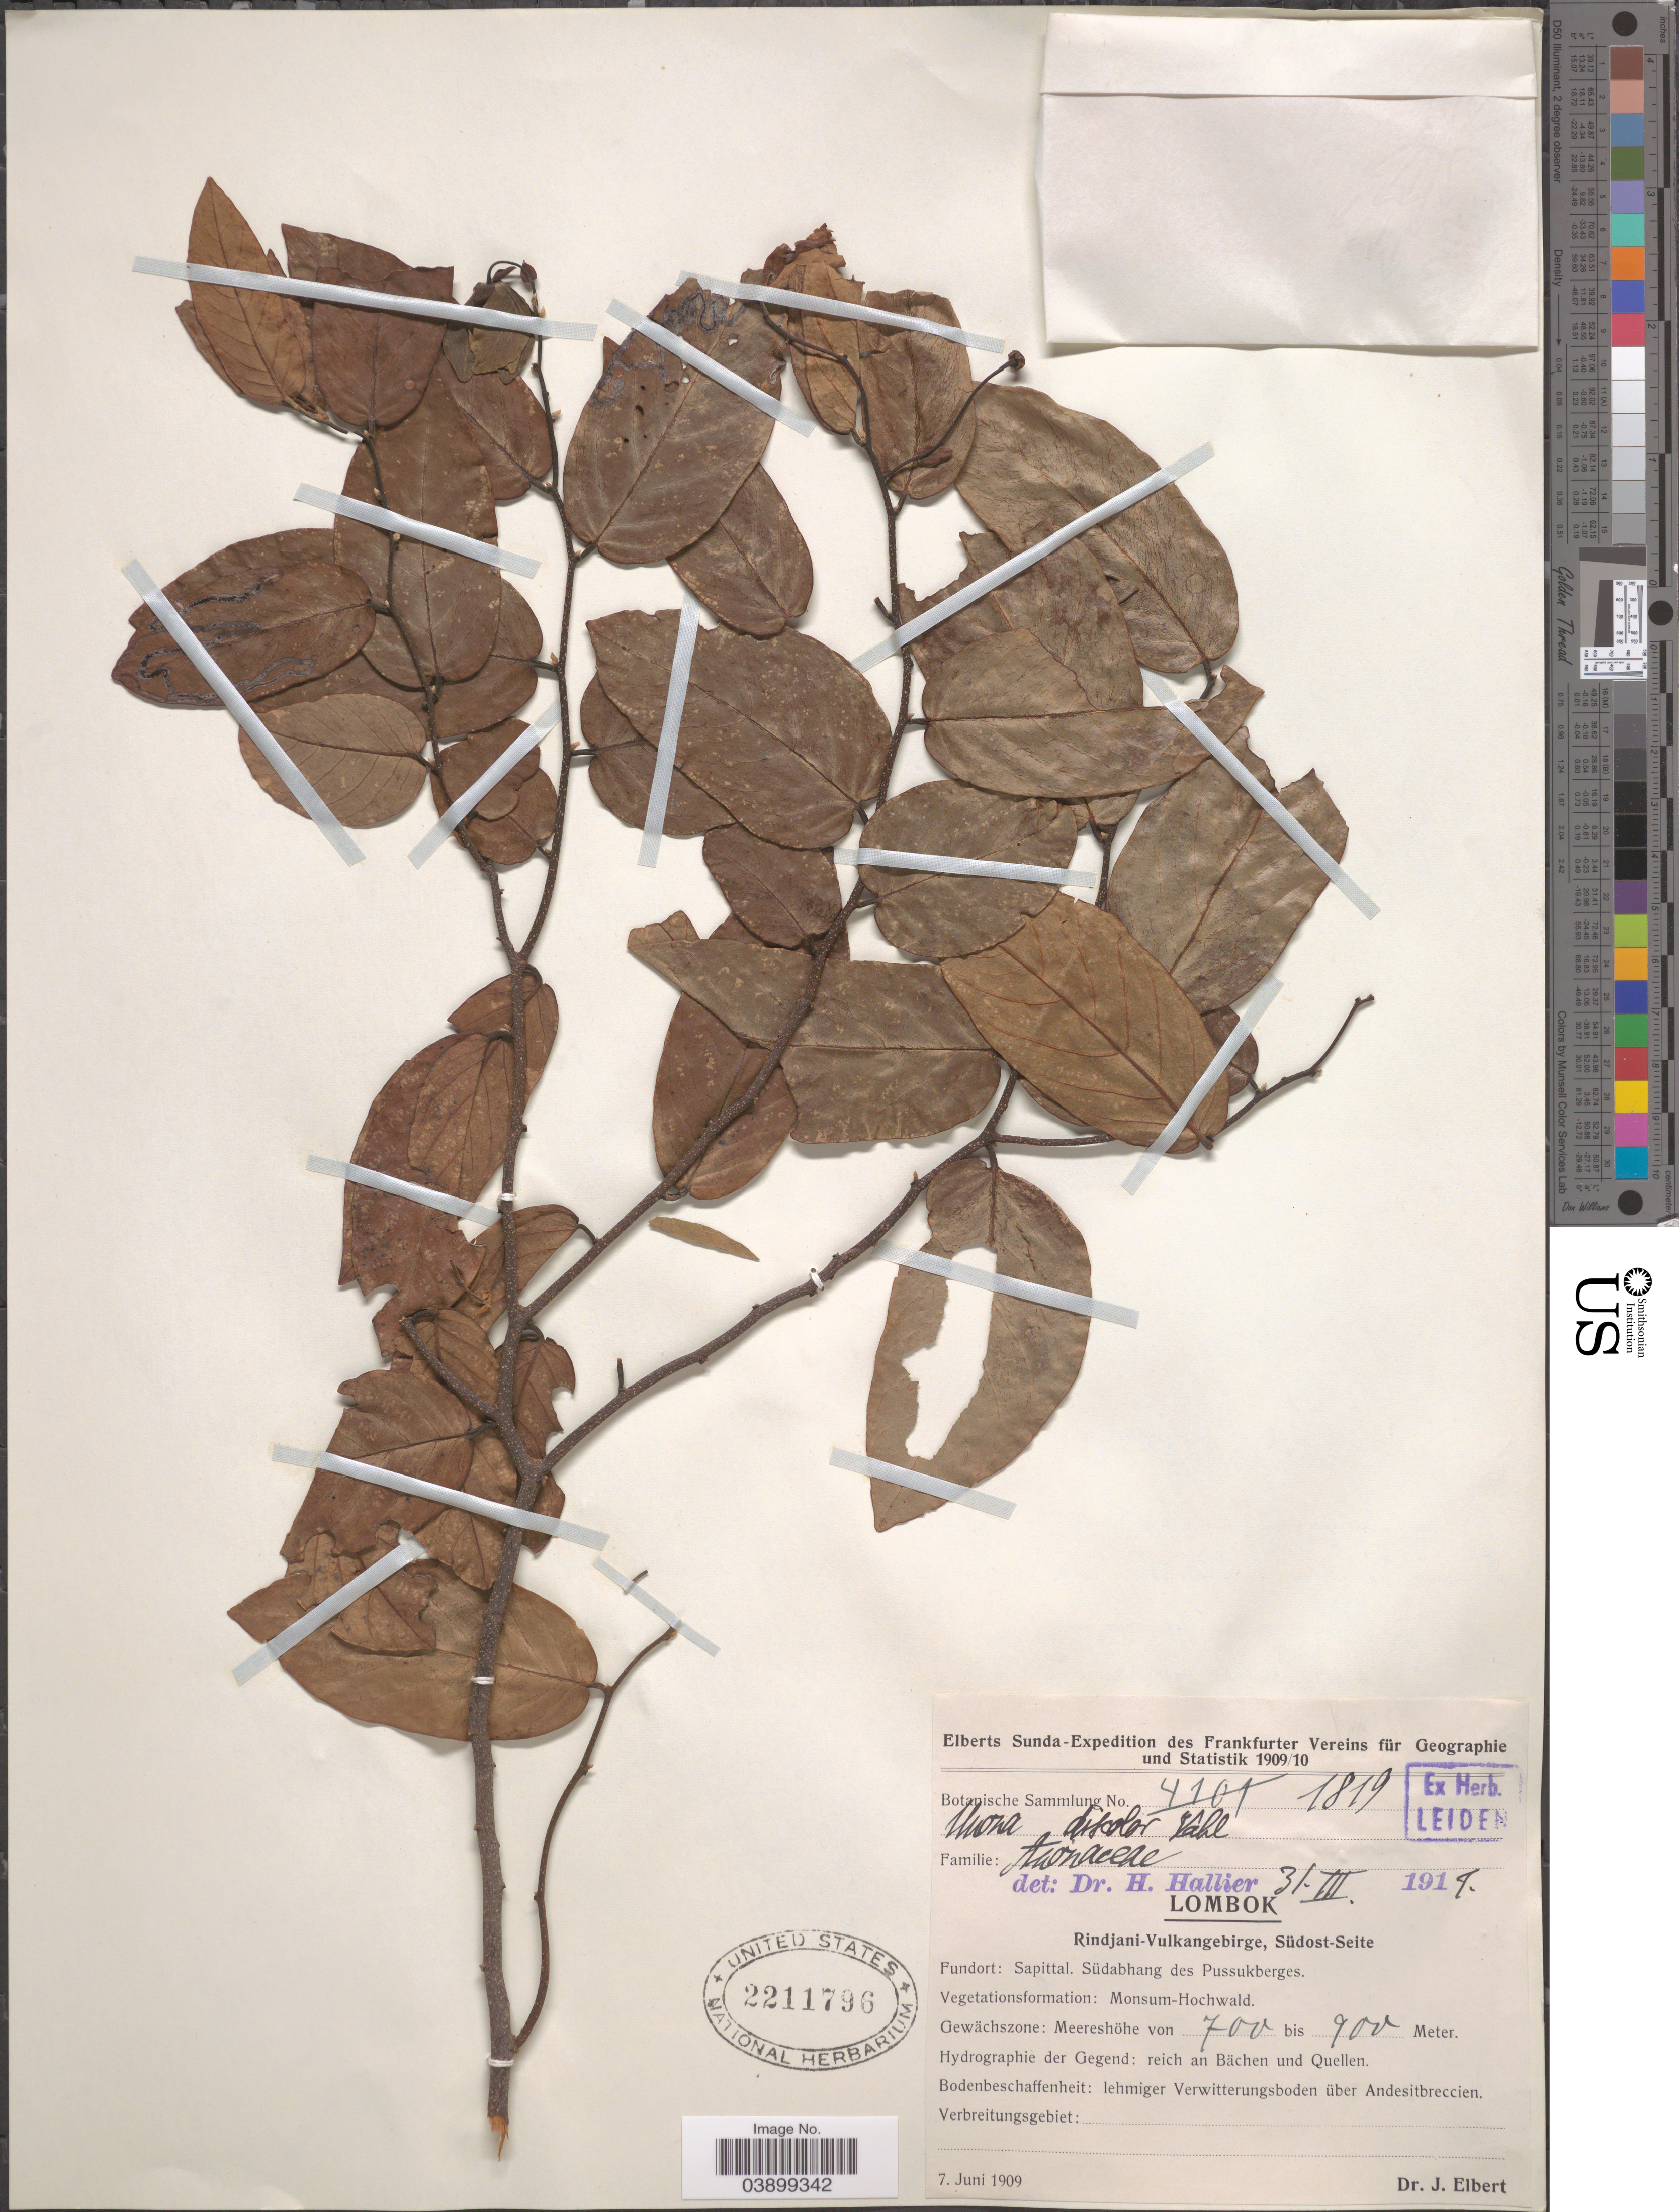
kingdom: Plantae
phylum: Tracheophyta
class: Magnoliopsida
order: Magnoliales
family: Annonaceae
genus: Annona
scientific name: Annona discolor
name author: Vahl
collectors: J. Elbert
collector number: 1819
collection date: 1909-06-07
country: Indonesia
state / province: Nusa Tenggara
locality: Lombok. Rindjani-Vulkangebirge, Südost-Seite. Sapittal. Südabhang des Pussukberges.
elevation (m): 700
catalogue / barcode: US 2211796